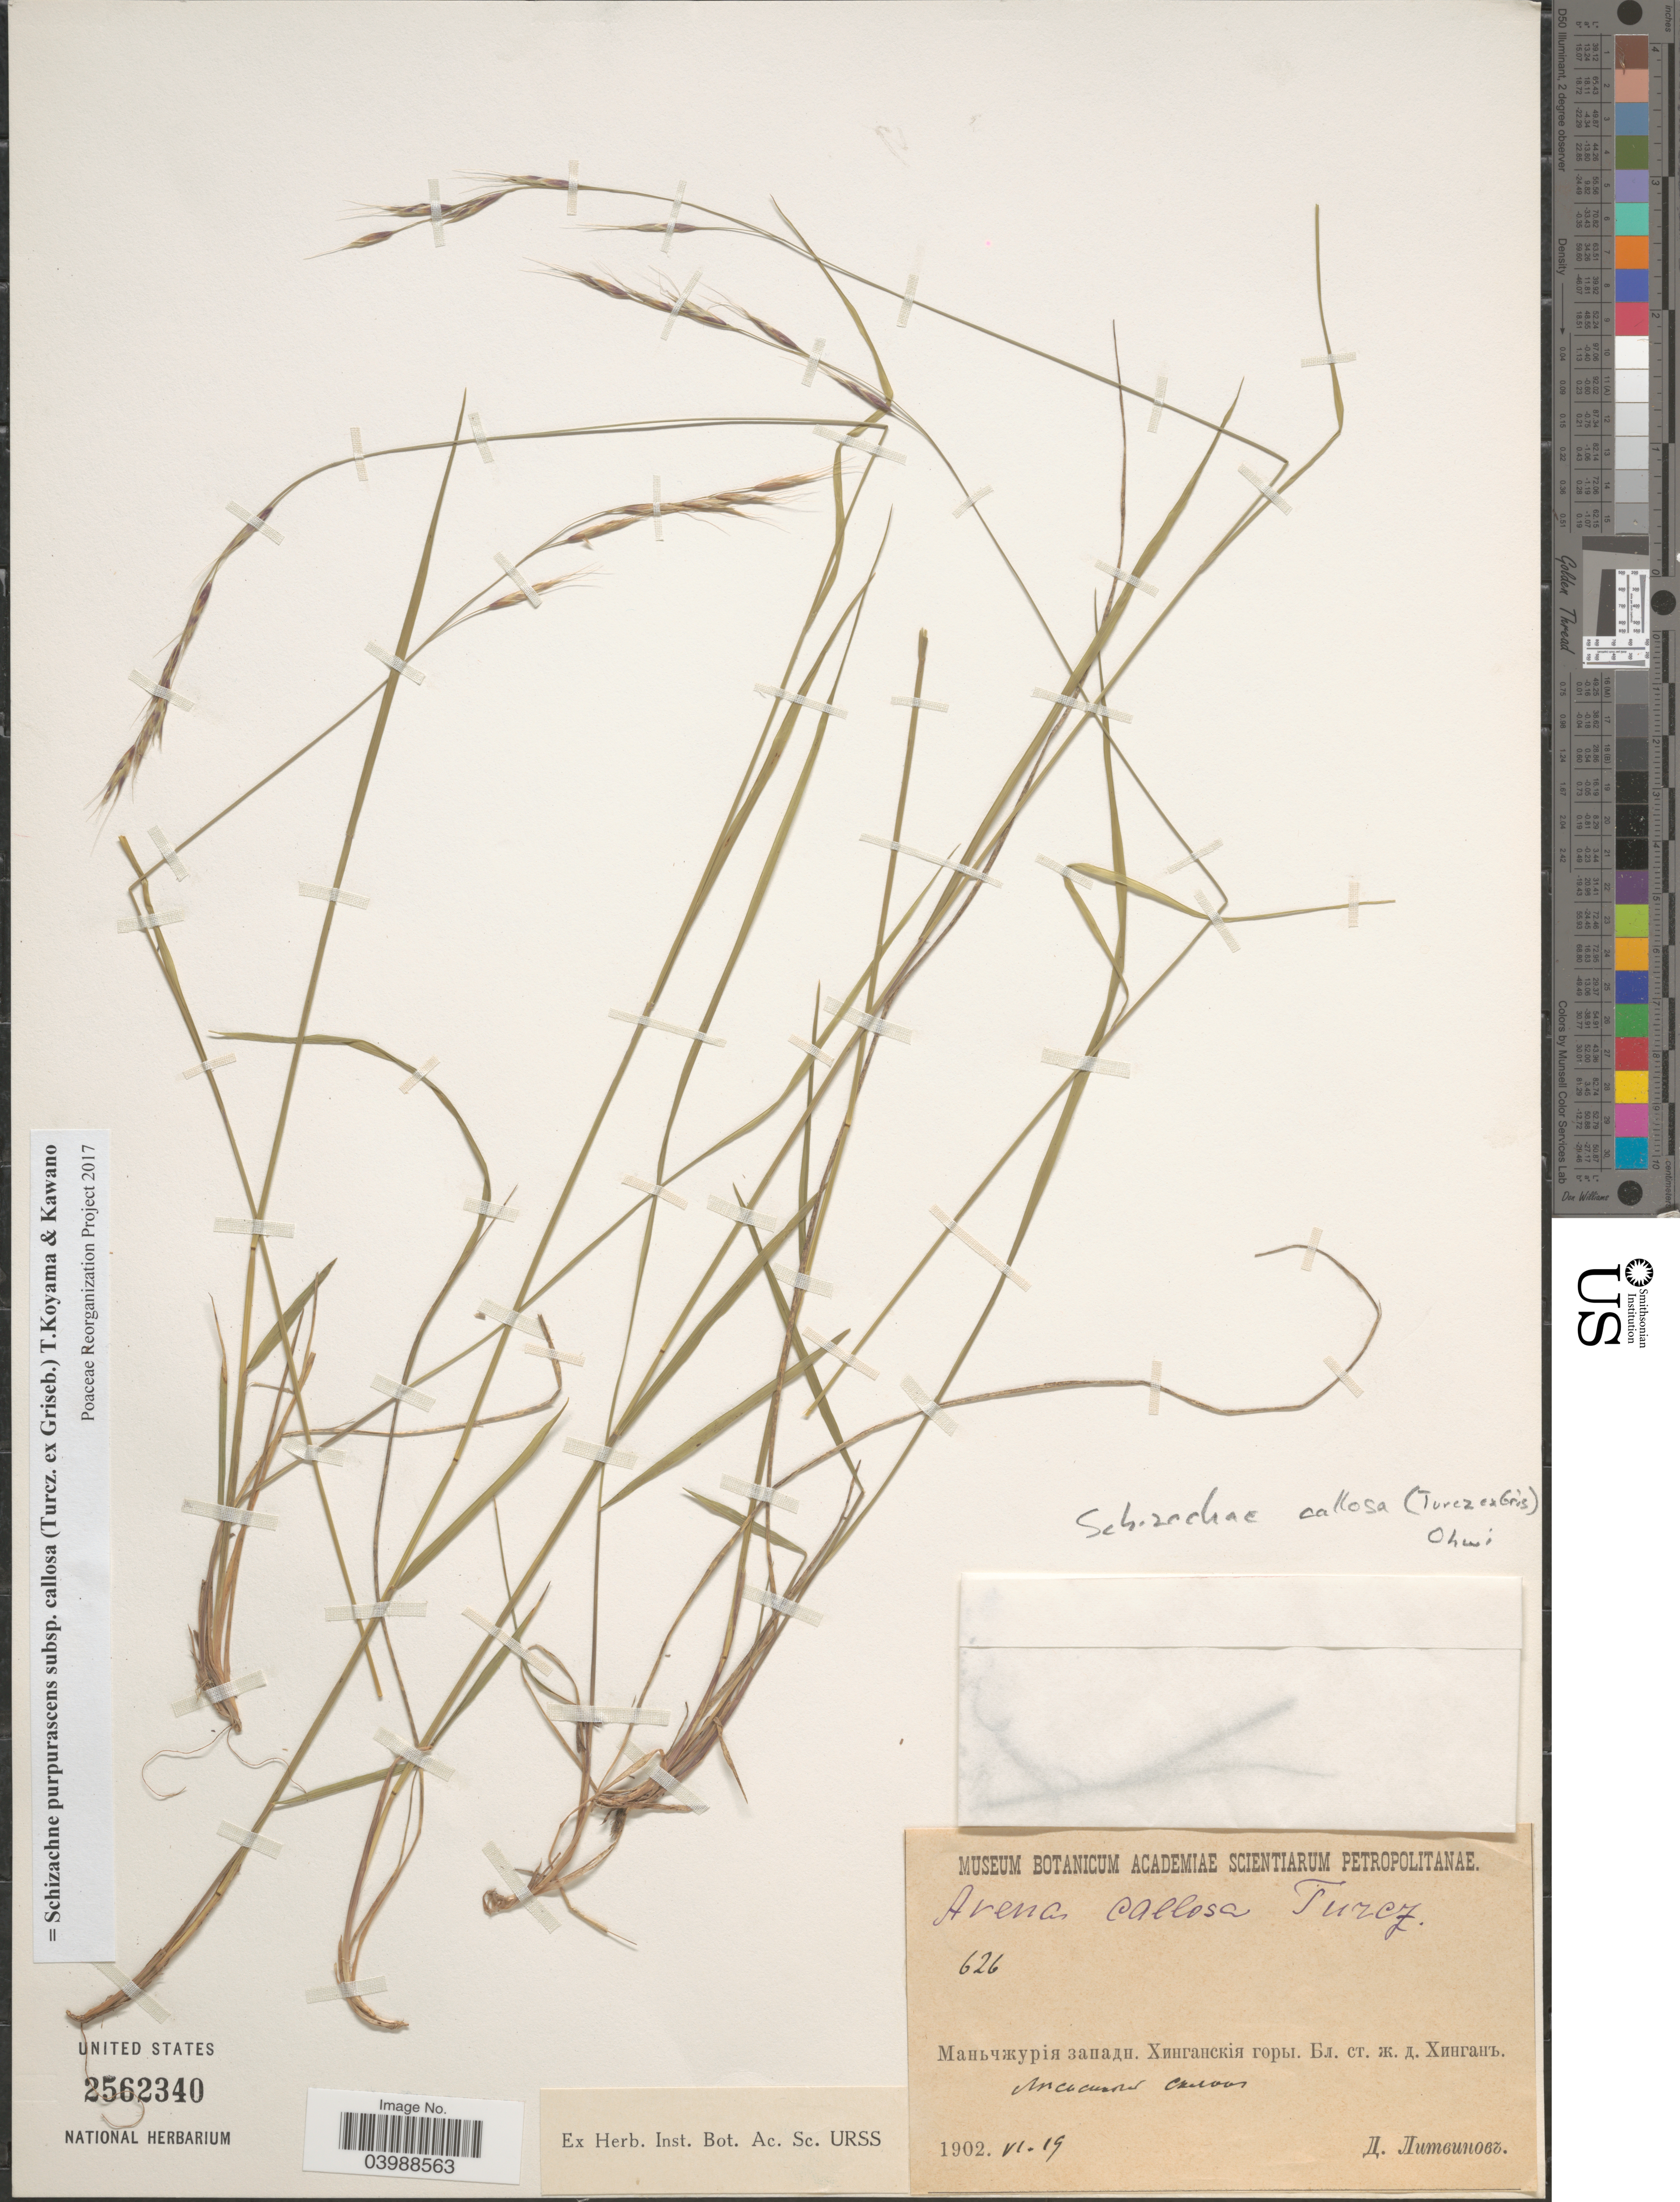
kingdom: Plantae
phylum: Tracheophyta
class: Liliopsida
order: Poales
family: Poaceae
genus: Schizachne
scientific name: Schizachne purpurascens subsp. callosa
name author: (Turcz. ex Griseb.) T. Koyama & Kawano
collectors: D. Litvinov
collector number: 626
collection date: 1902-06-19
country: China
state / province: Heilongjiang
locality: Hinggan Mts, near railroad station Higgan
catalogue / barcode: US 2562340